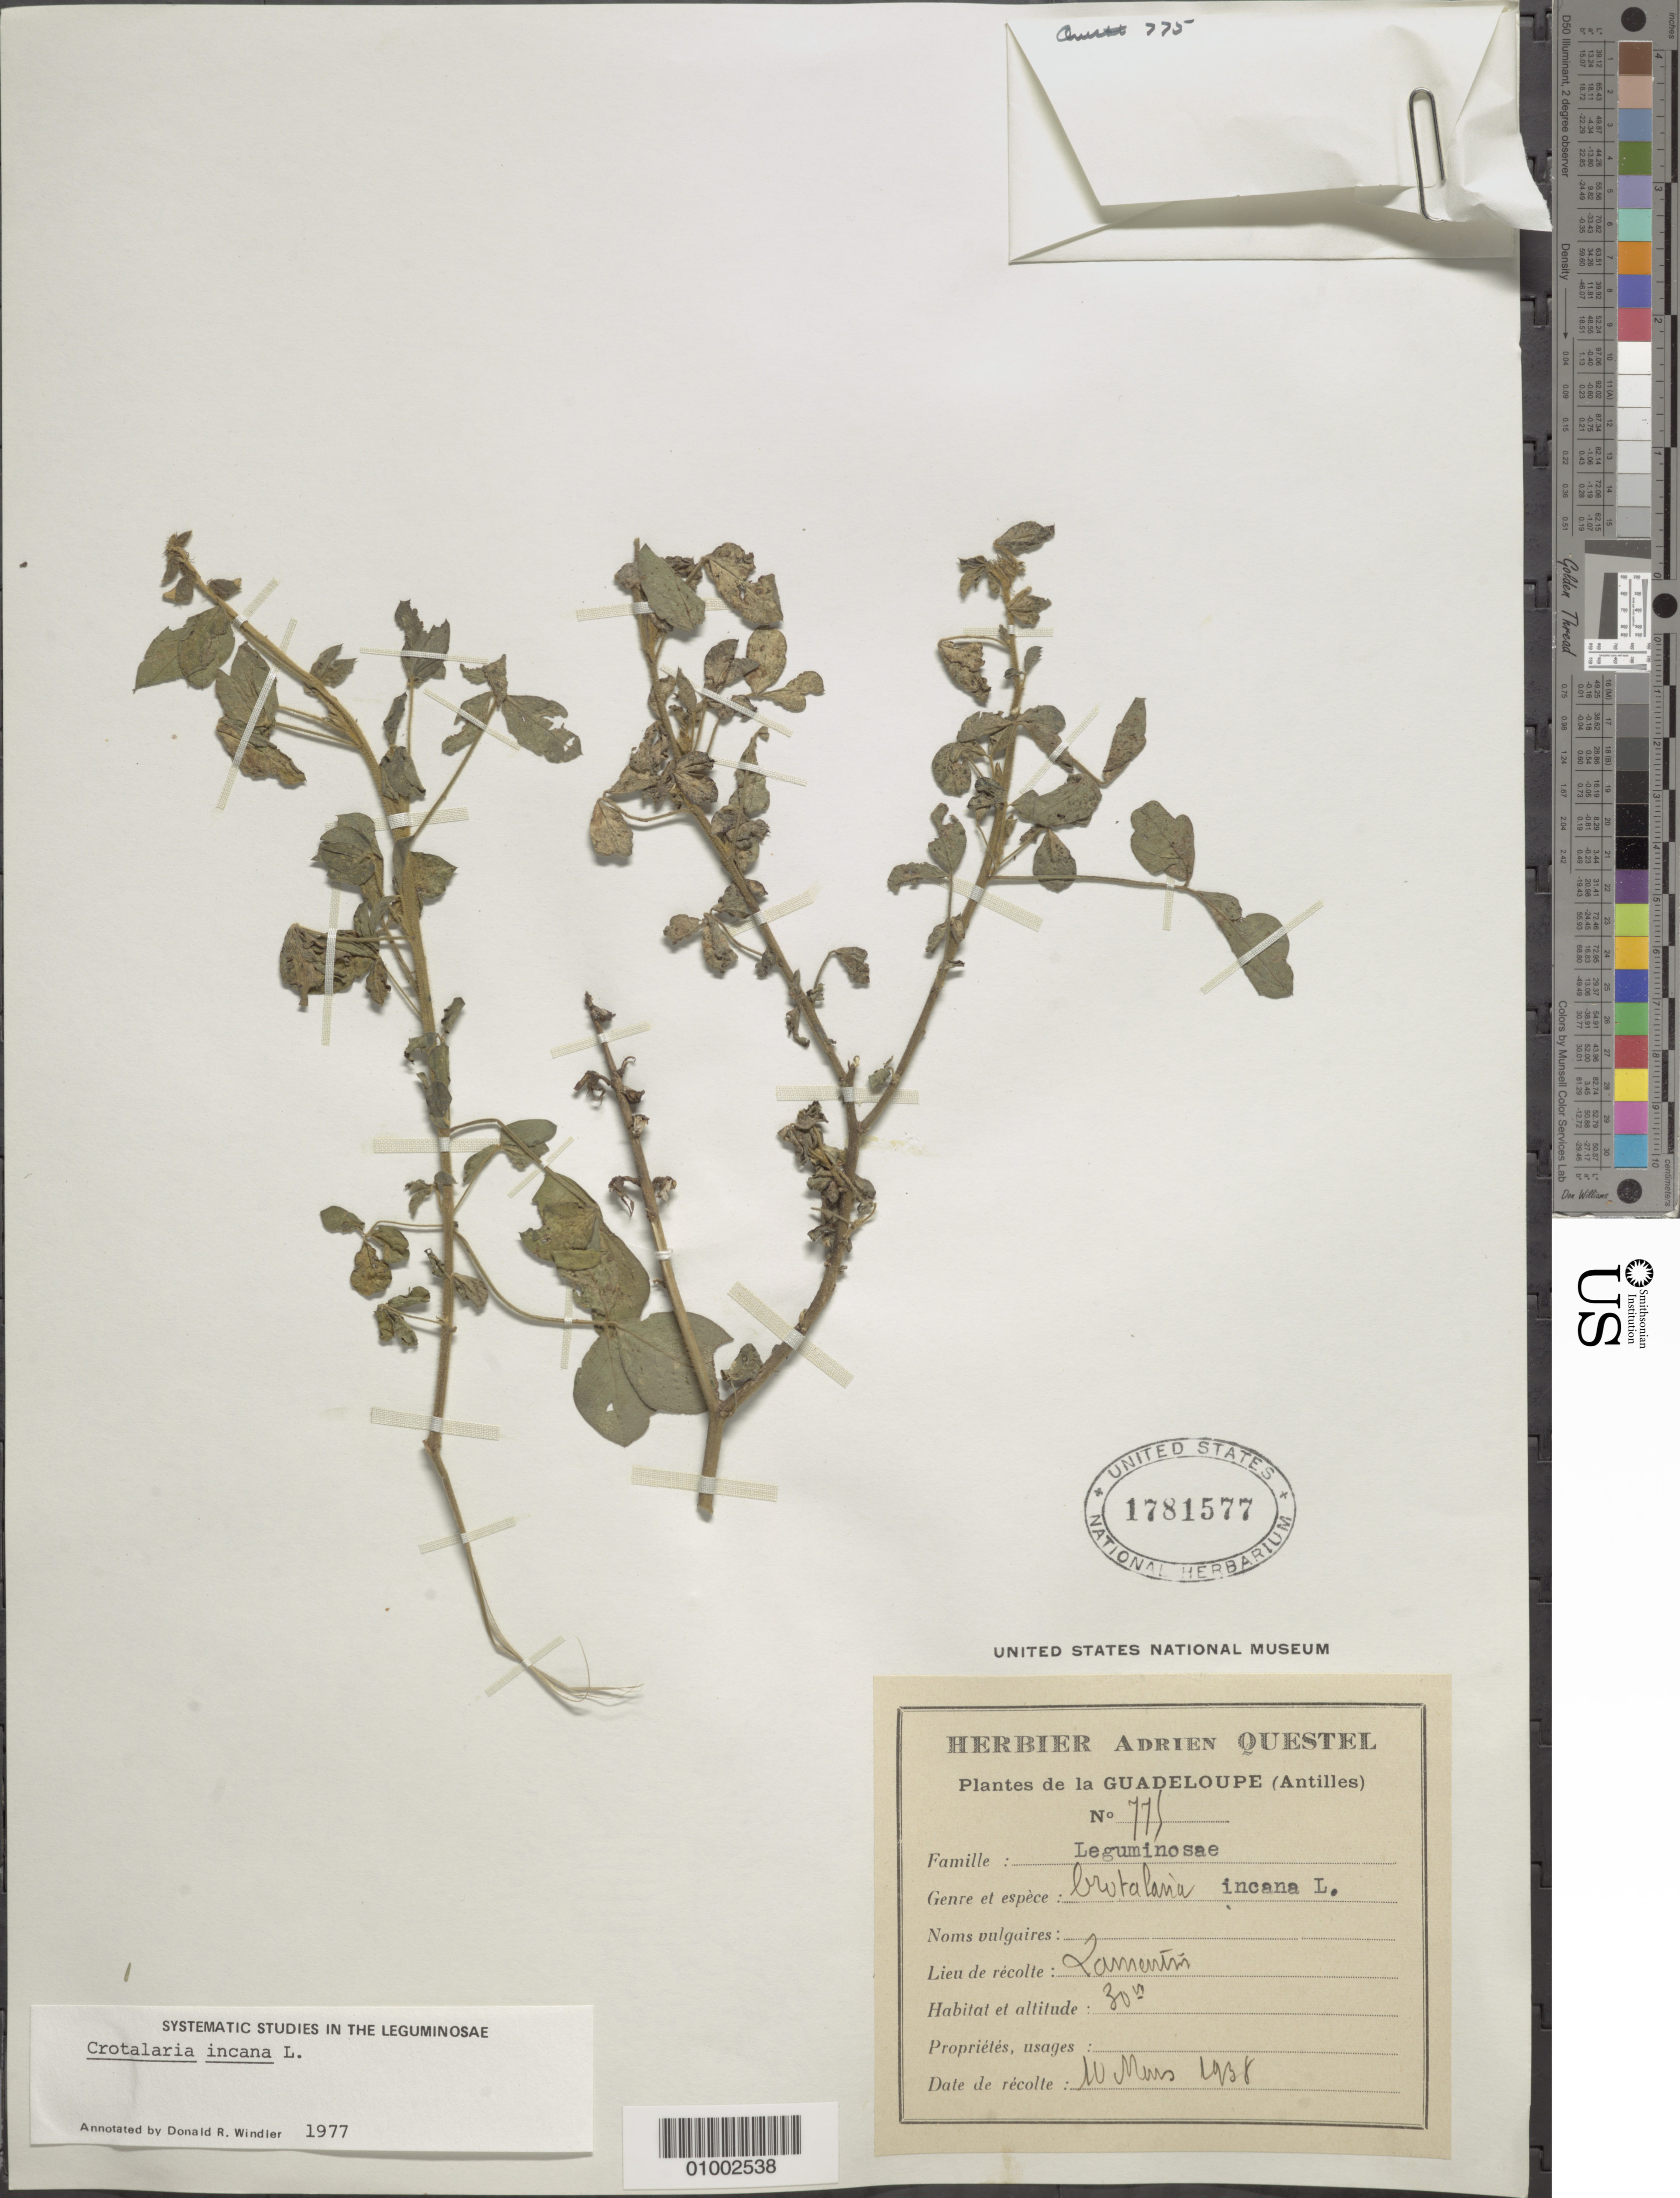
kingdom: Plantae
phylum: Tracheophyta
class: Magnoliopsida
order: Fabales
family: Fabaceae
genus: Crotalaria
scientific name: Crotalaria incana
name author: L.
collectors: A. Questel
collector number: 773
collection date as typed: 10 Mar 1938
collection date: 1938-03-10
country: Guadeloupe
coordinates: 0 N, 0 E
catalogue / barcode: US 1781577